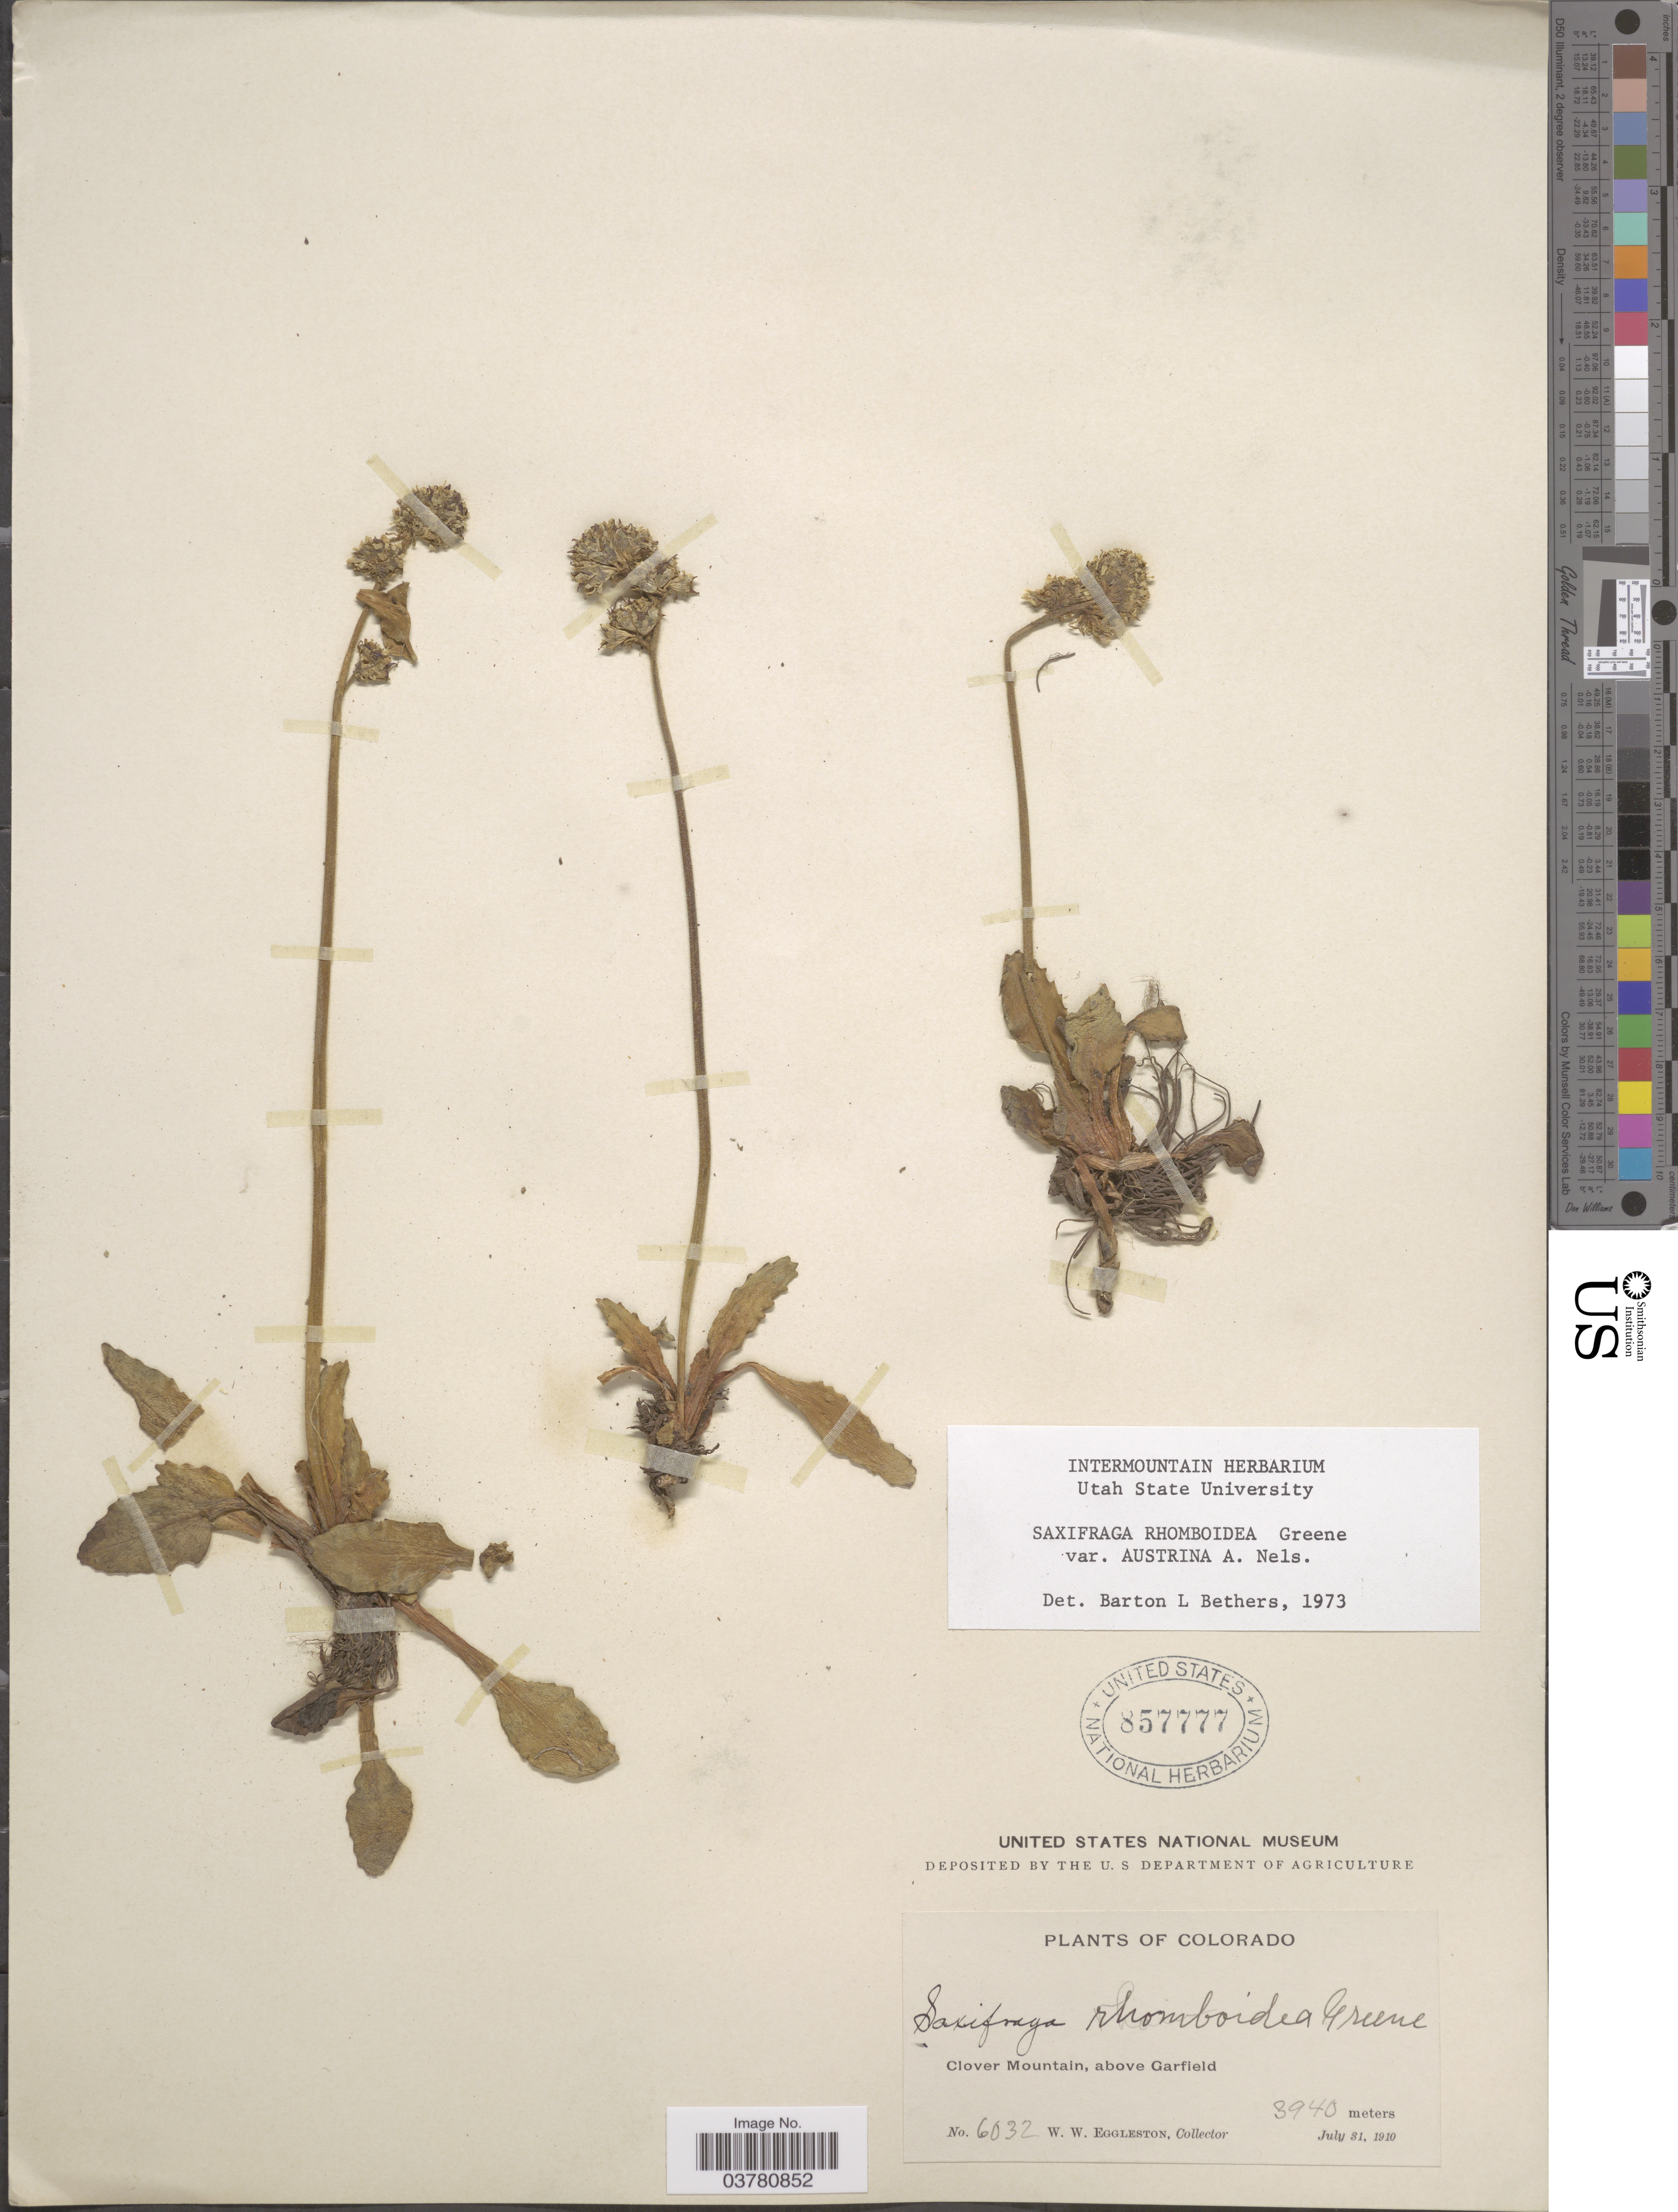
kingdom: Plantae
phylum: Tracheophyta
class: Magnoliopsida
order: Saxifragales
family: Saxifragaceae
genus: Micranthes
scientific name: Micranthes rhomboidea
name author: (Greene) Small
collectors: W. W. Eggleston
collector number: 6032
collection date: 1910-07-31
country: United States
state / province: Colorado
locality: Clover Mountain, above Garfield.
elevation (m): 3940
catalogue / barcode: US 857777